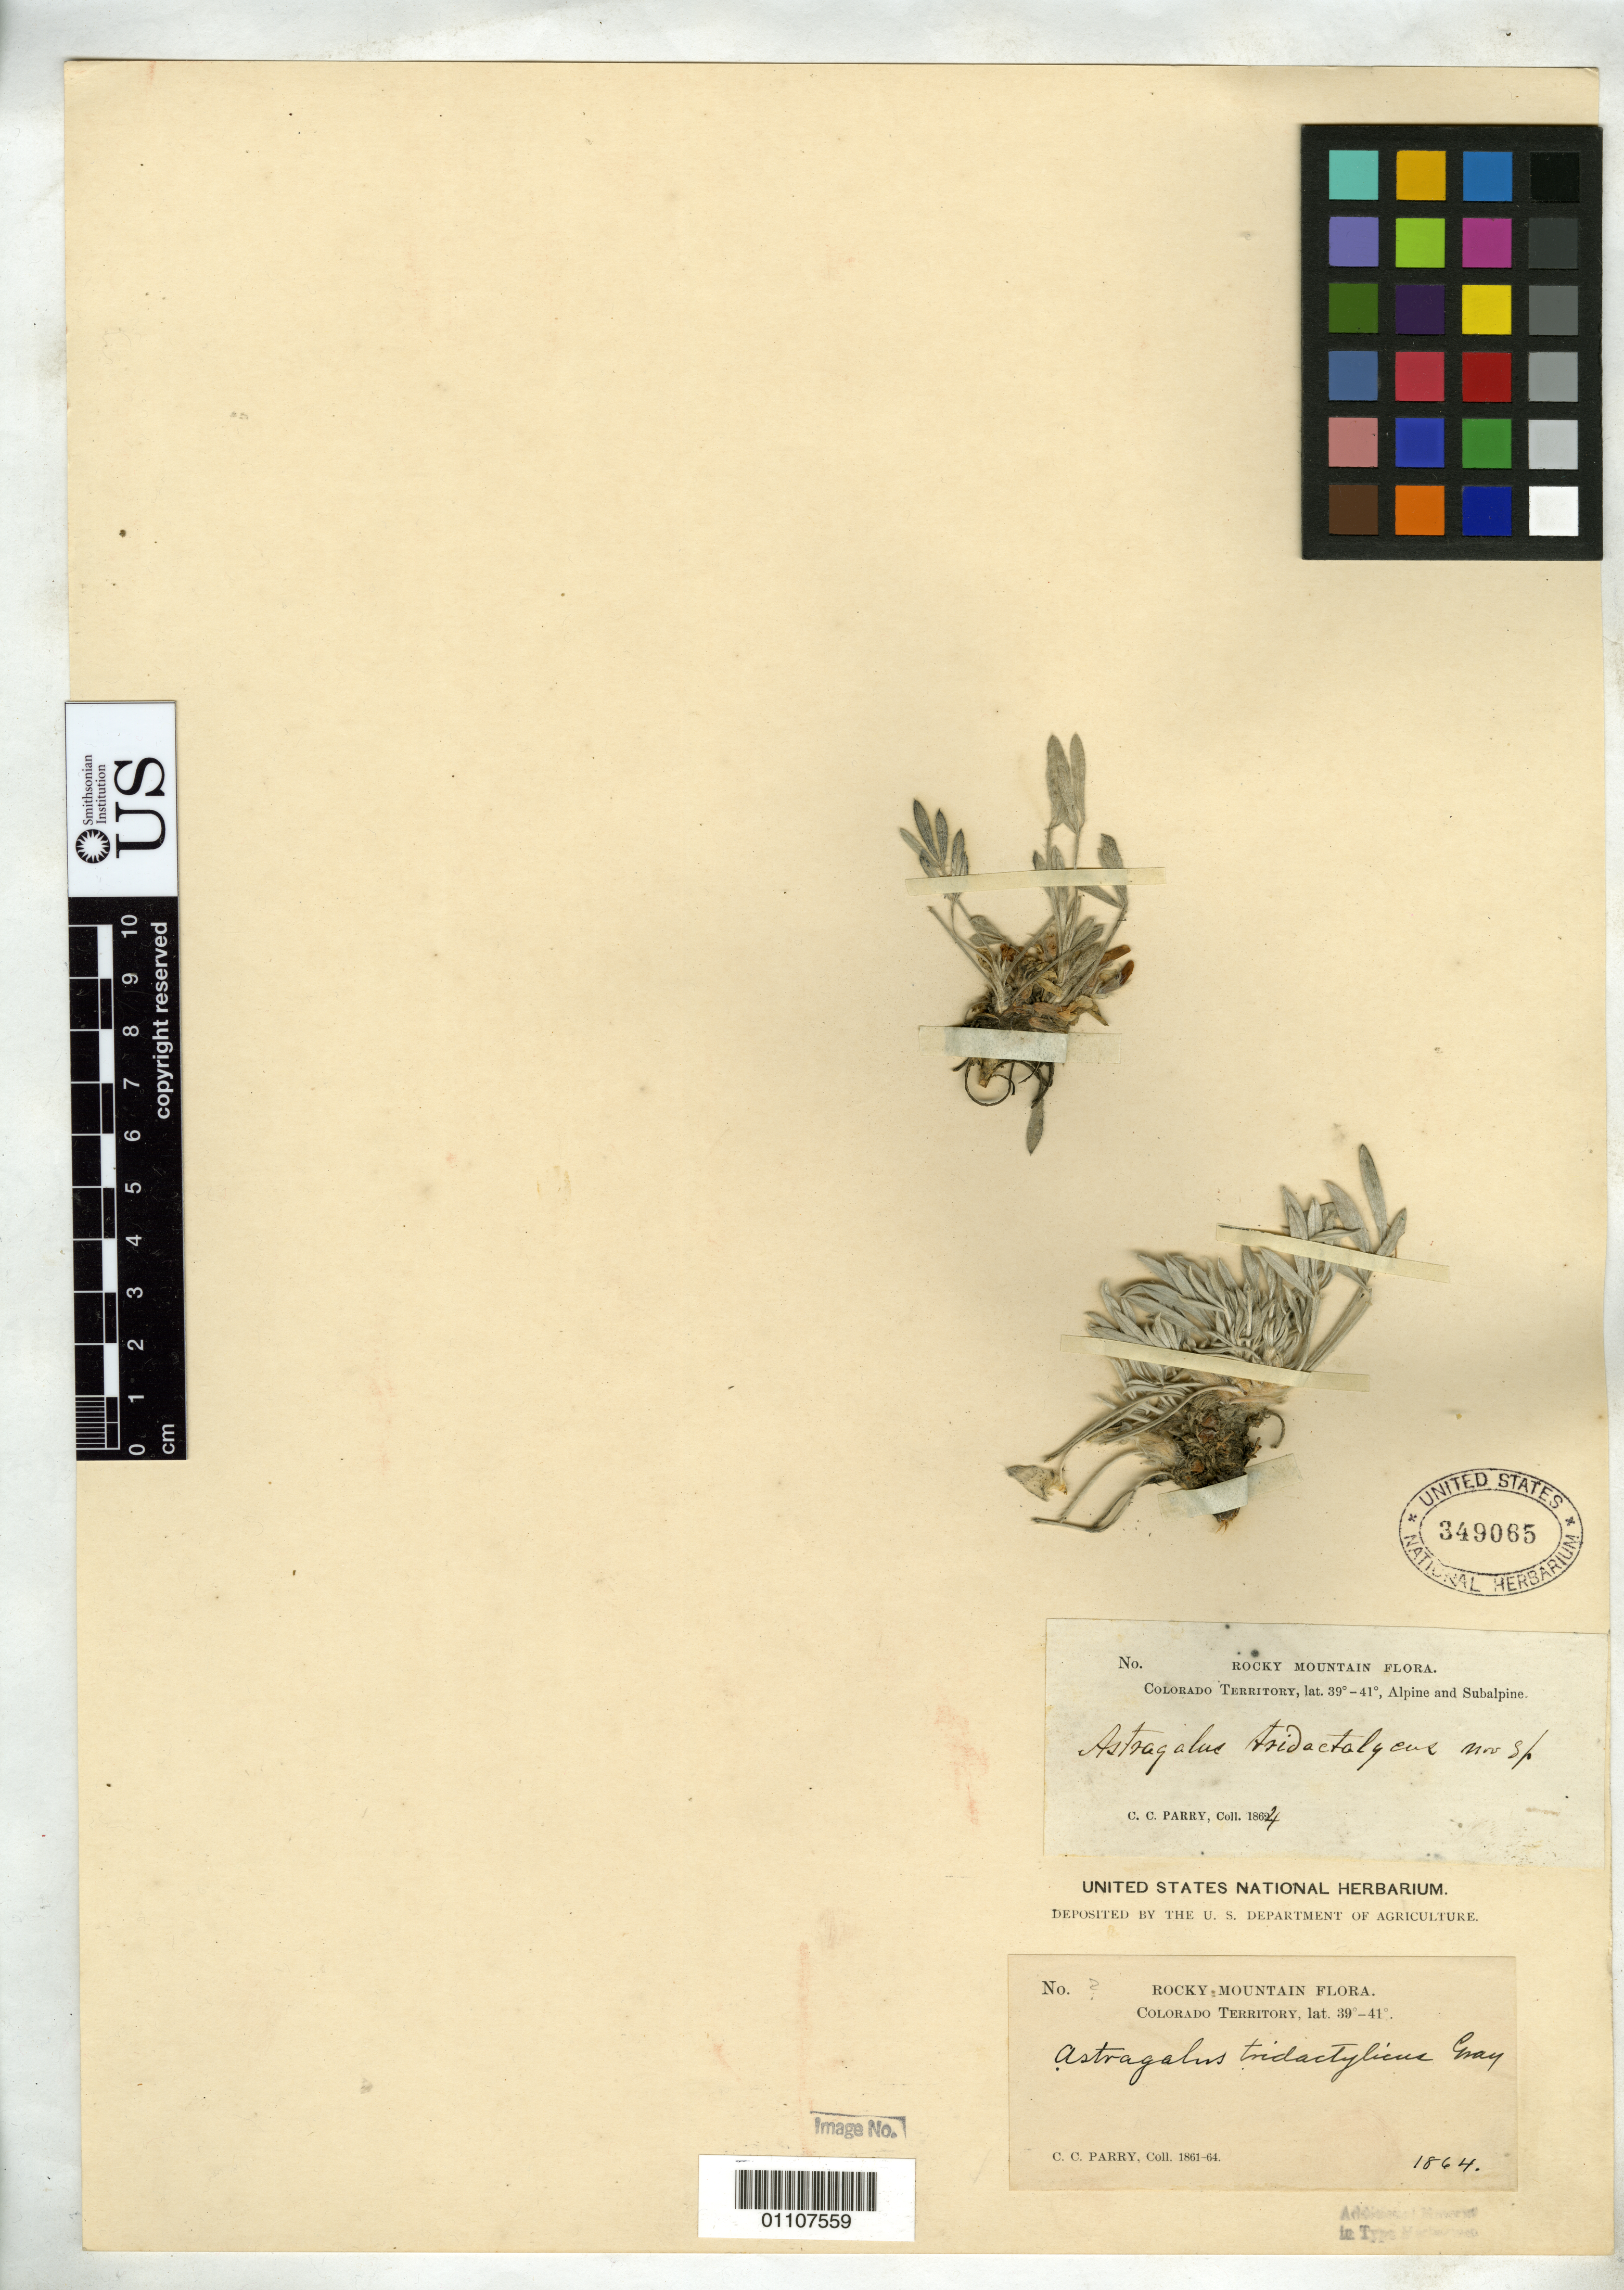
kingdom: Plantae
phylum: Tracheophyta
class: Magnoliopsida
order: Fabales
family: Fabaceae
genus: Astragalus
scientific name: Astragalus tridactylicus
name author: A. Gray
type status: Type Collection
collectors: C. C. Parry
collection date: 1864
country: United States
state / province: Colorado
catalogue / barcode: US 349065